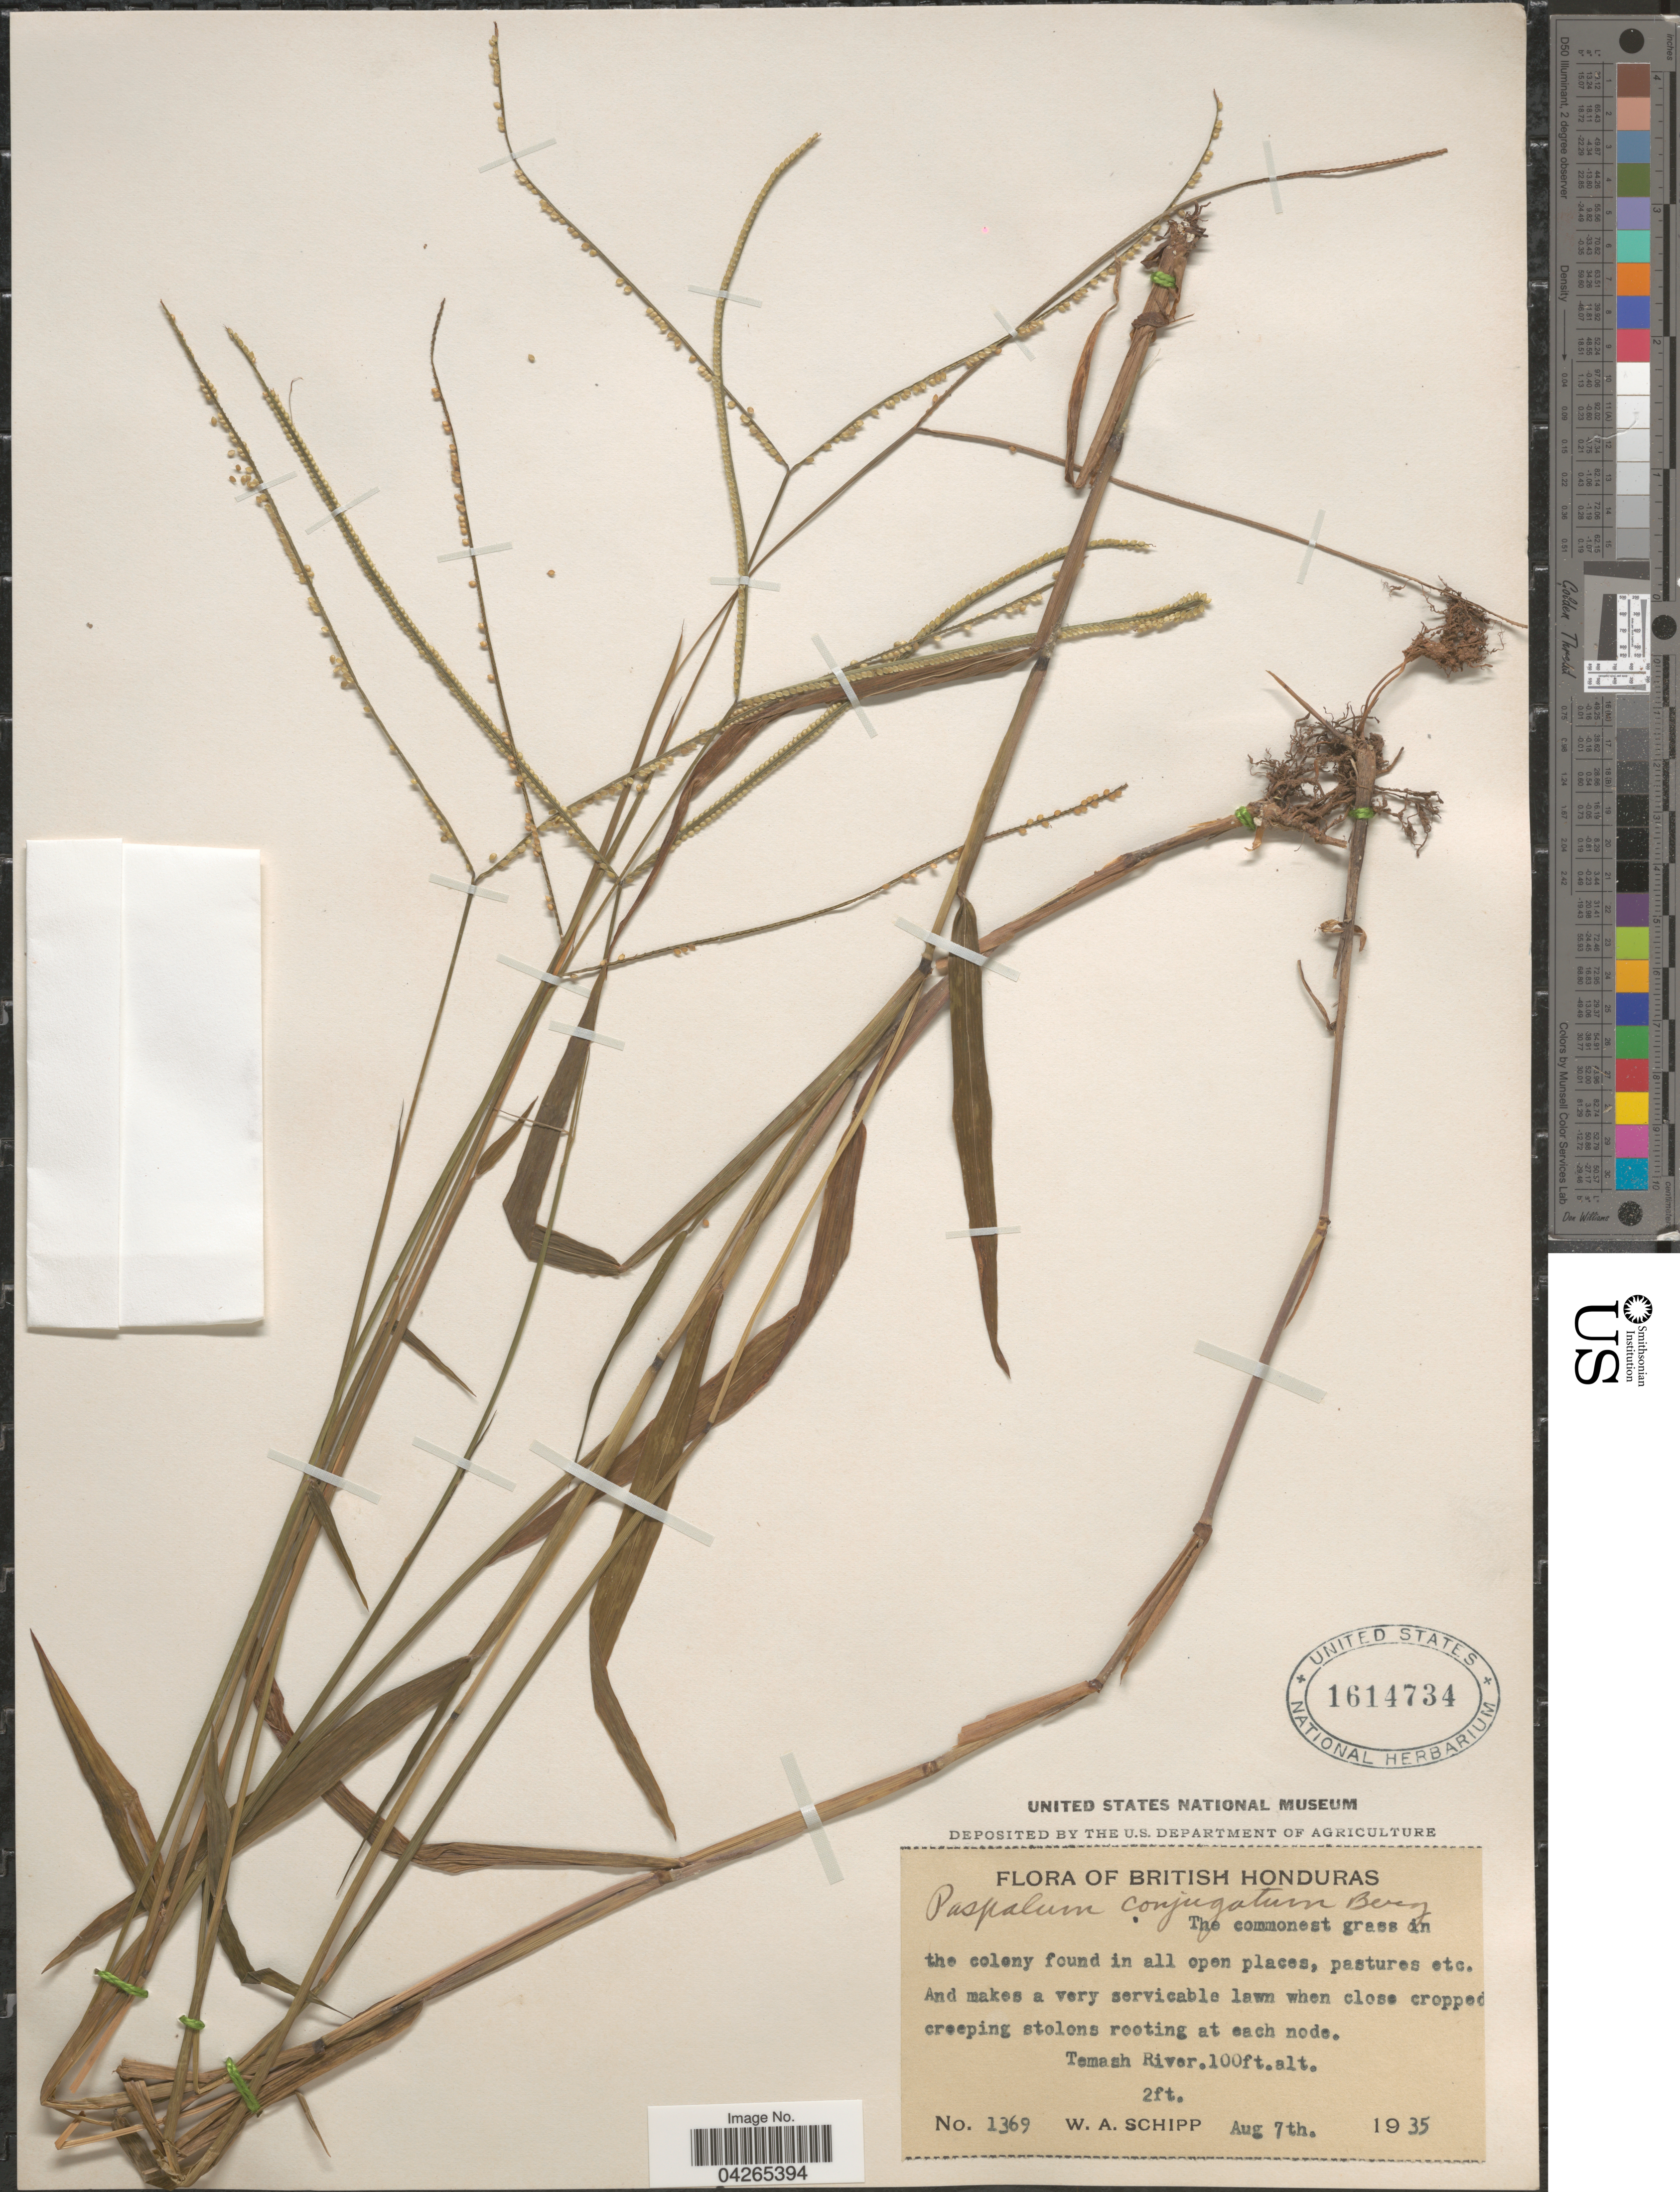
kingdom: Plantae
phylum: Tracheophyta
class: Liliopsida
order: Poales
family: Poaceae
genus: Paspalum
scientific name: Paspalum conjugatum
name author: P.J. Bergius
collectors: W. Schipp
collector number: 1369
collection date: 1935-08-07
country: Belize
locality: British Honduras. Temash River.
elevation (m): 30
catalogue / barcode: US 1614734